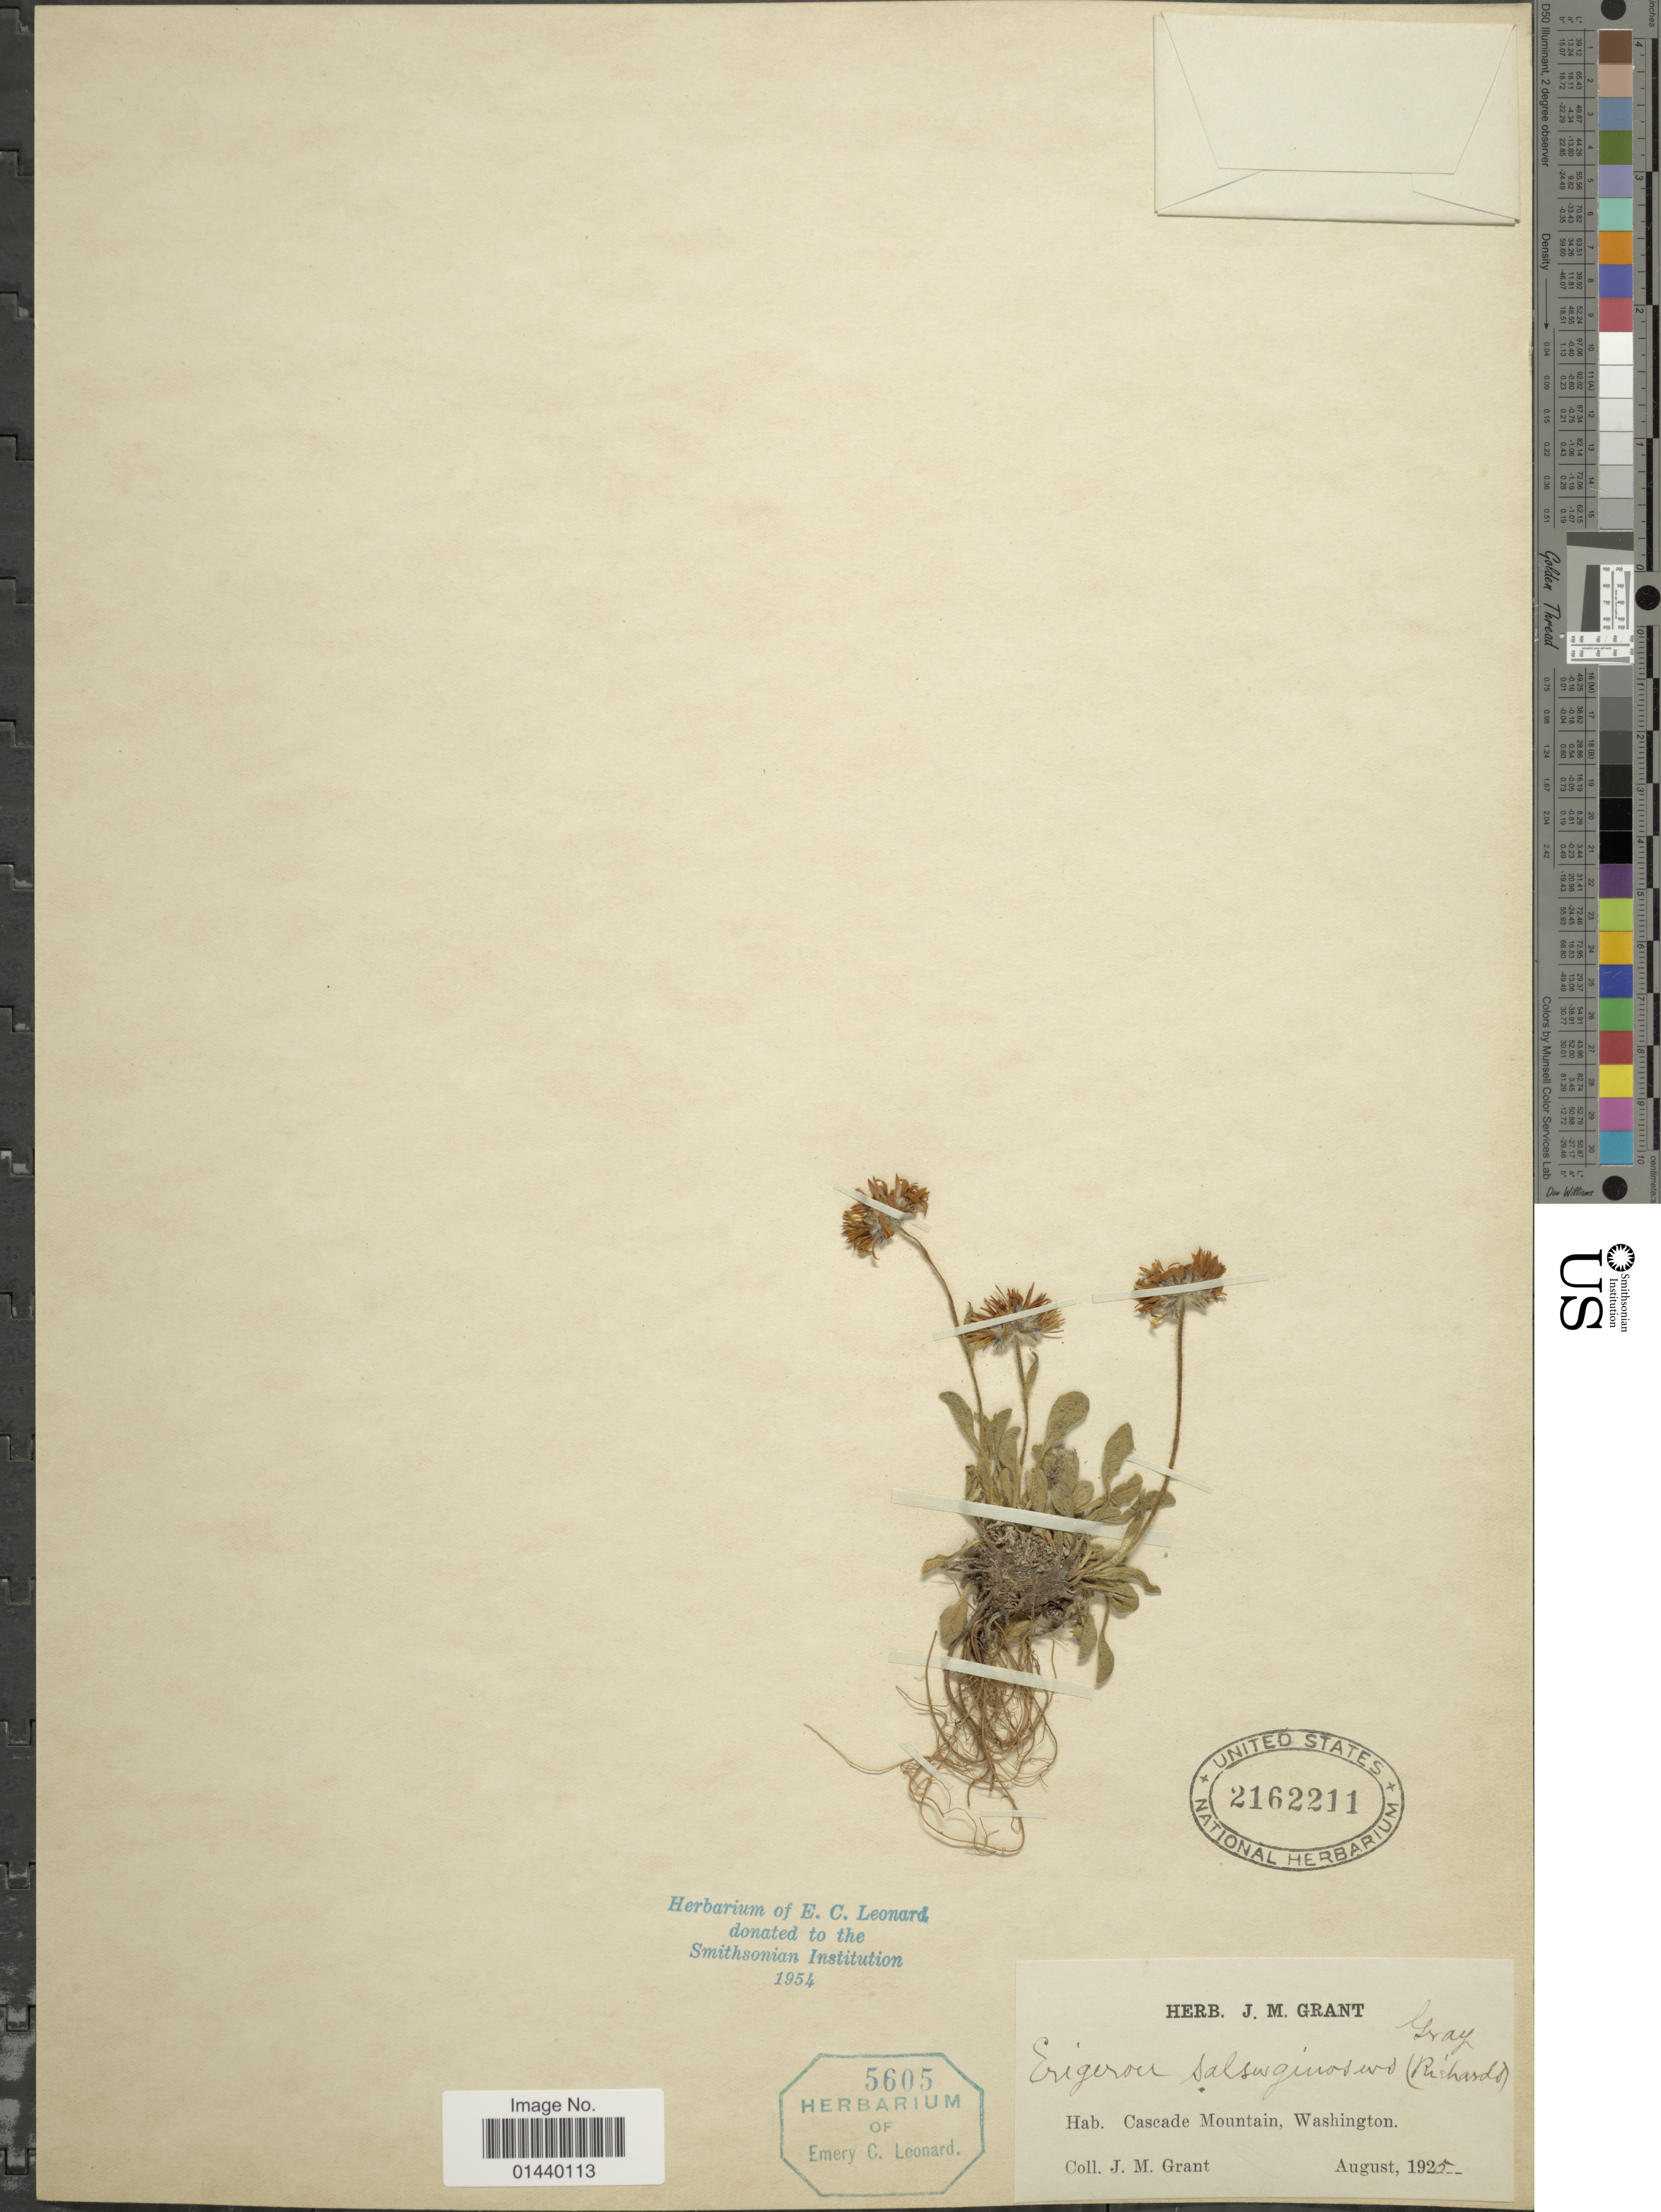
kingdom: Plantae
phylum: Tracheophyta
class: Magnoliopsida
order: Asterales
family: Asteraceae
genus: Erigeron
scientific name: Erigeron salsuginosus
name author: (Richardson ex R. Br.) A. Gray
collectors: J. M. Grant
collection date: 1925-08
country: United States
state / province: Washington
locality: Cascade Mountain.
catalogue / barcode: US 2162211